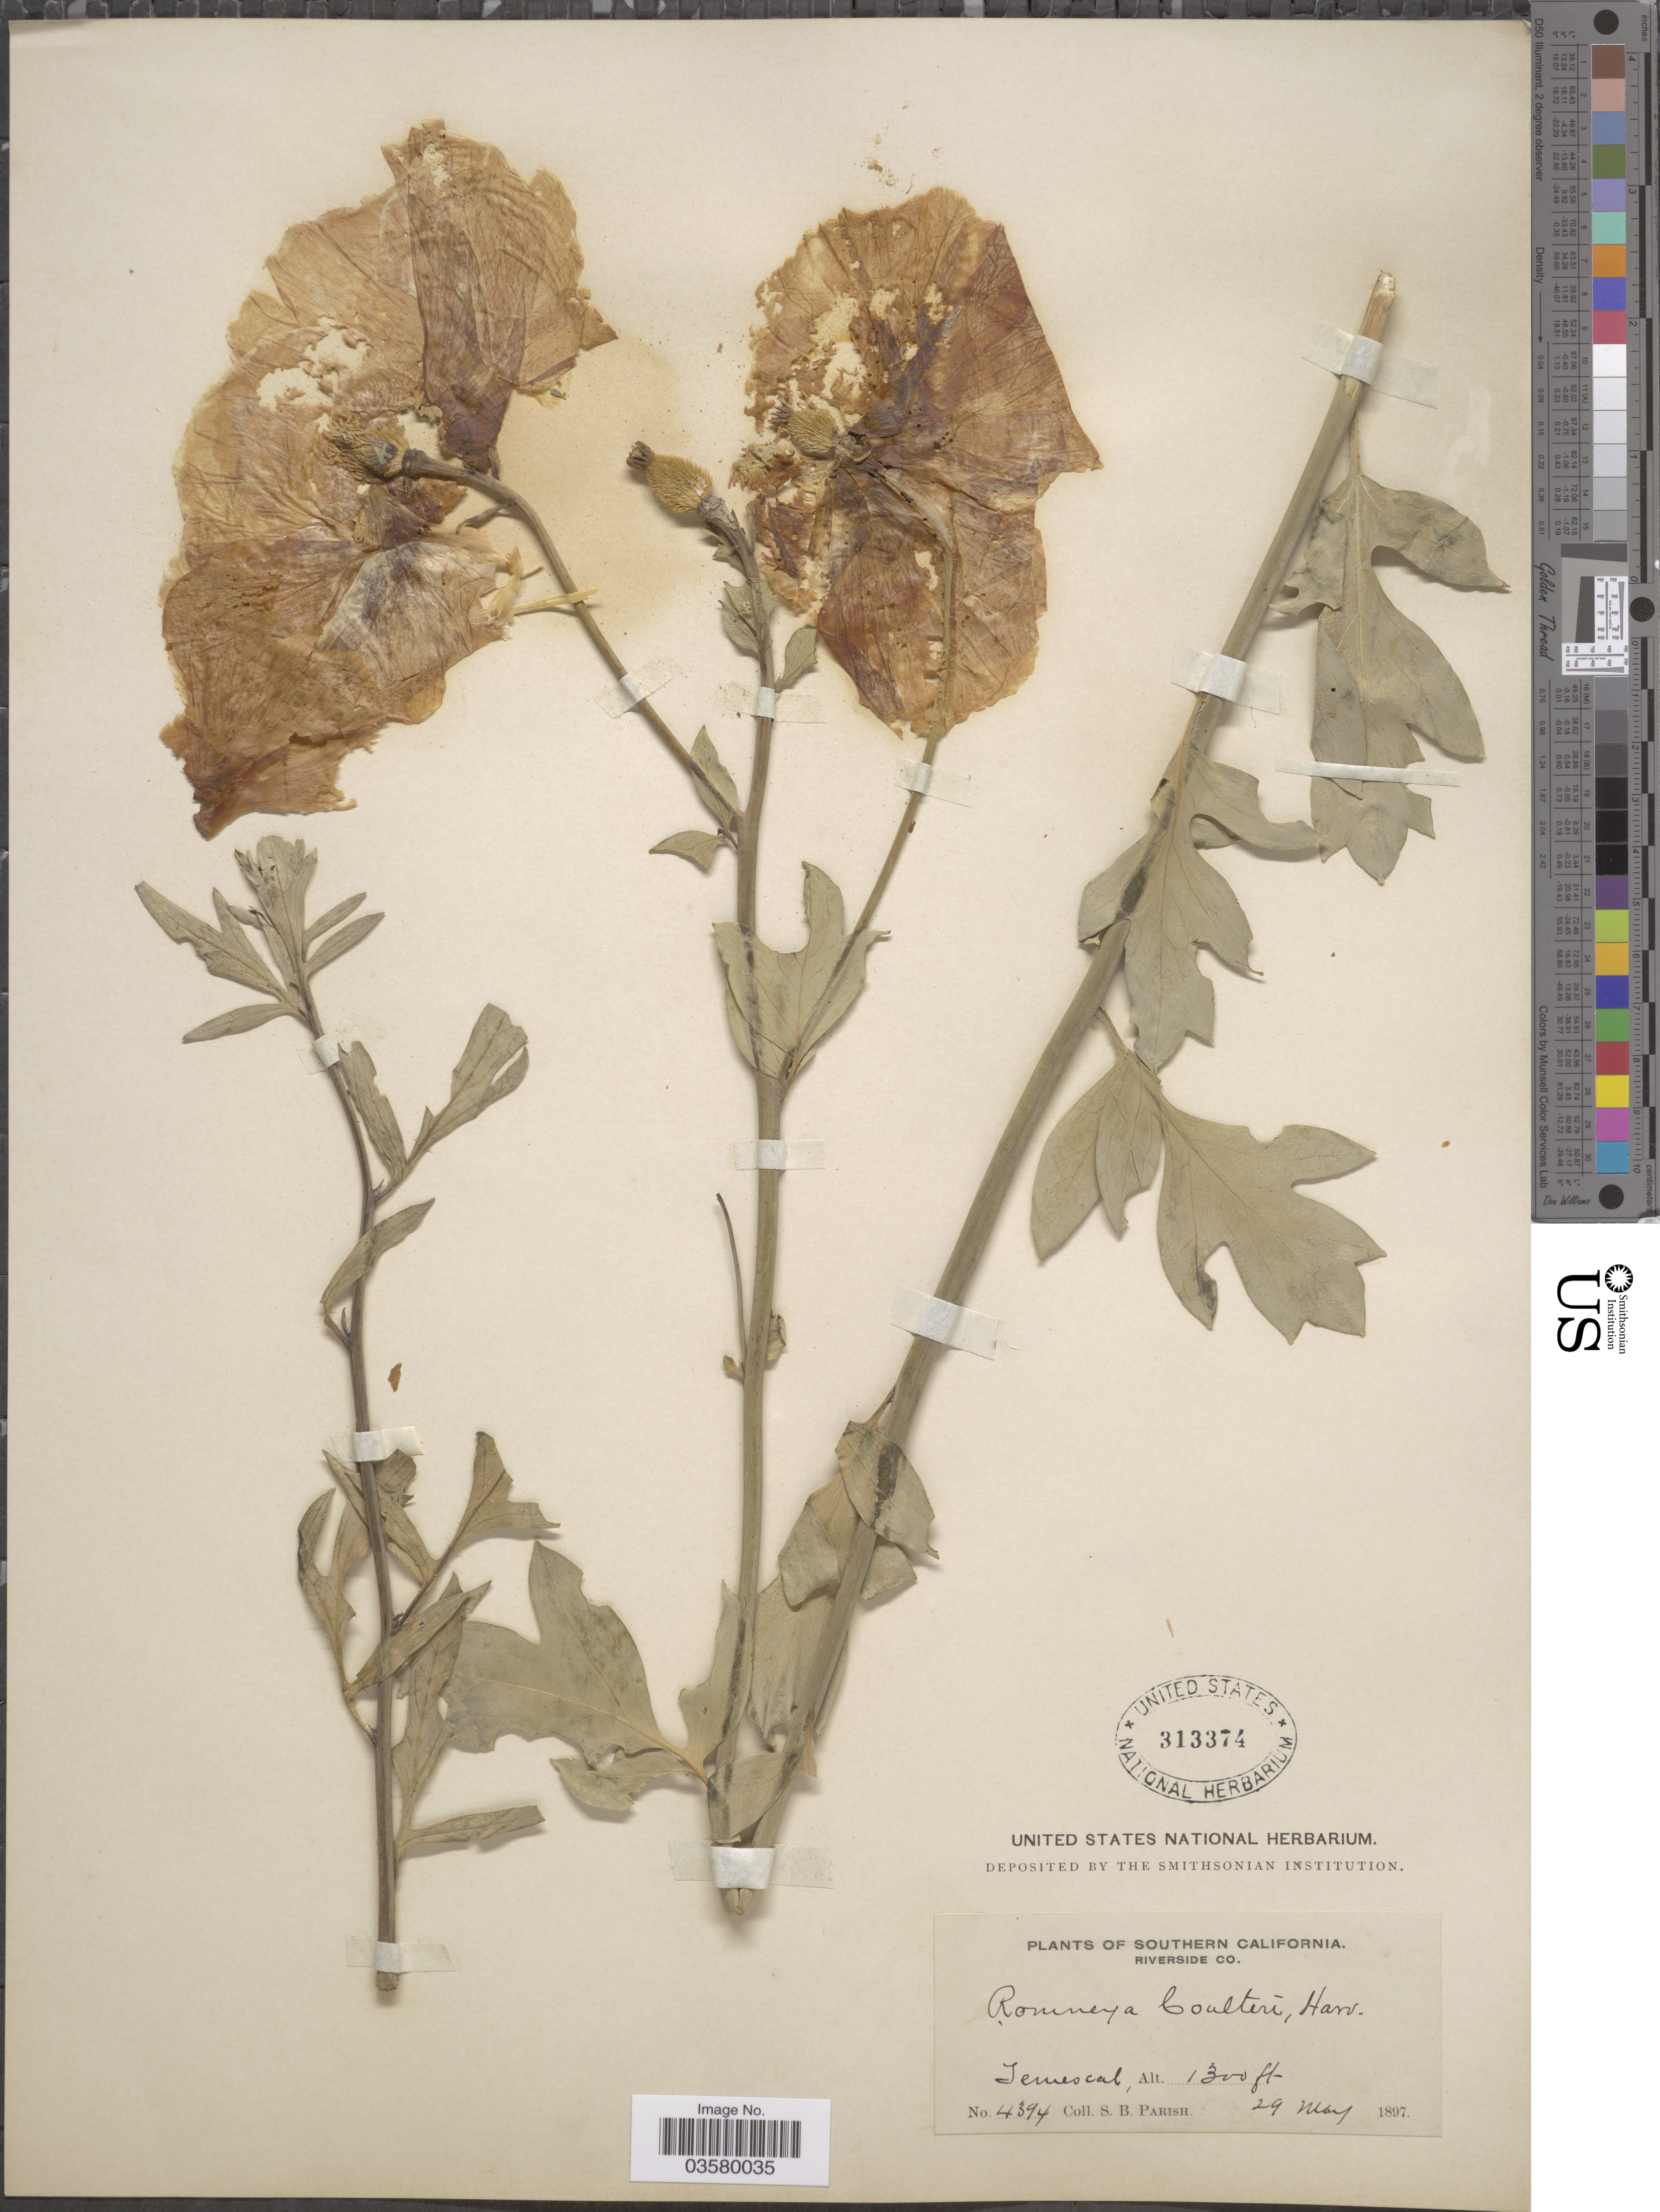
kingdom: Plantae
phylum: Tracheophyta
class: Magnoliopsida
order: Ranunculales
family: Papaveraceae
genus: Romneya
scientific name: Romneya coulteri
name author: Harv.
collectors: S. B. Parish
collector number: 4394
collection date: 1897-05-29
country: United States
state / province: California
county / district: Riverside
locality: Southern California. Riverside Co. Temescal.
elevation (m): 396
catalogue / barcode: US 313374